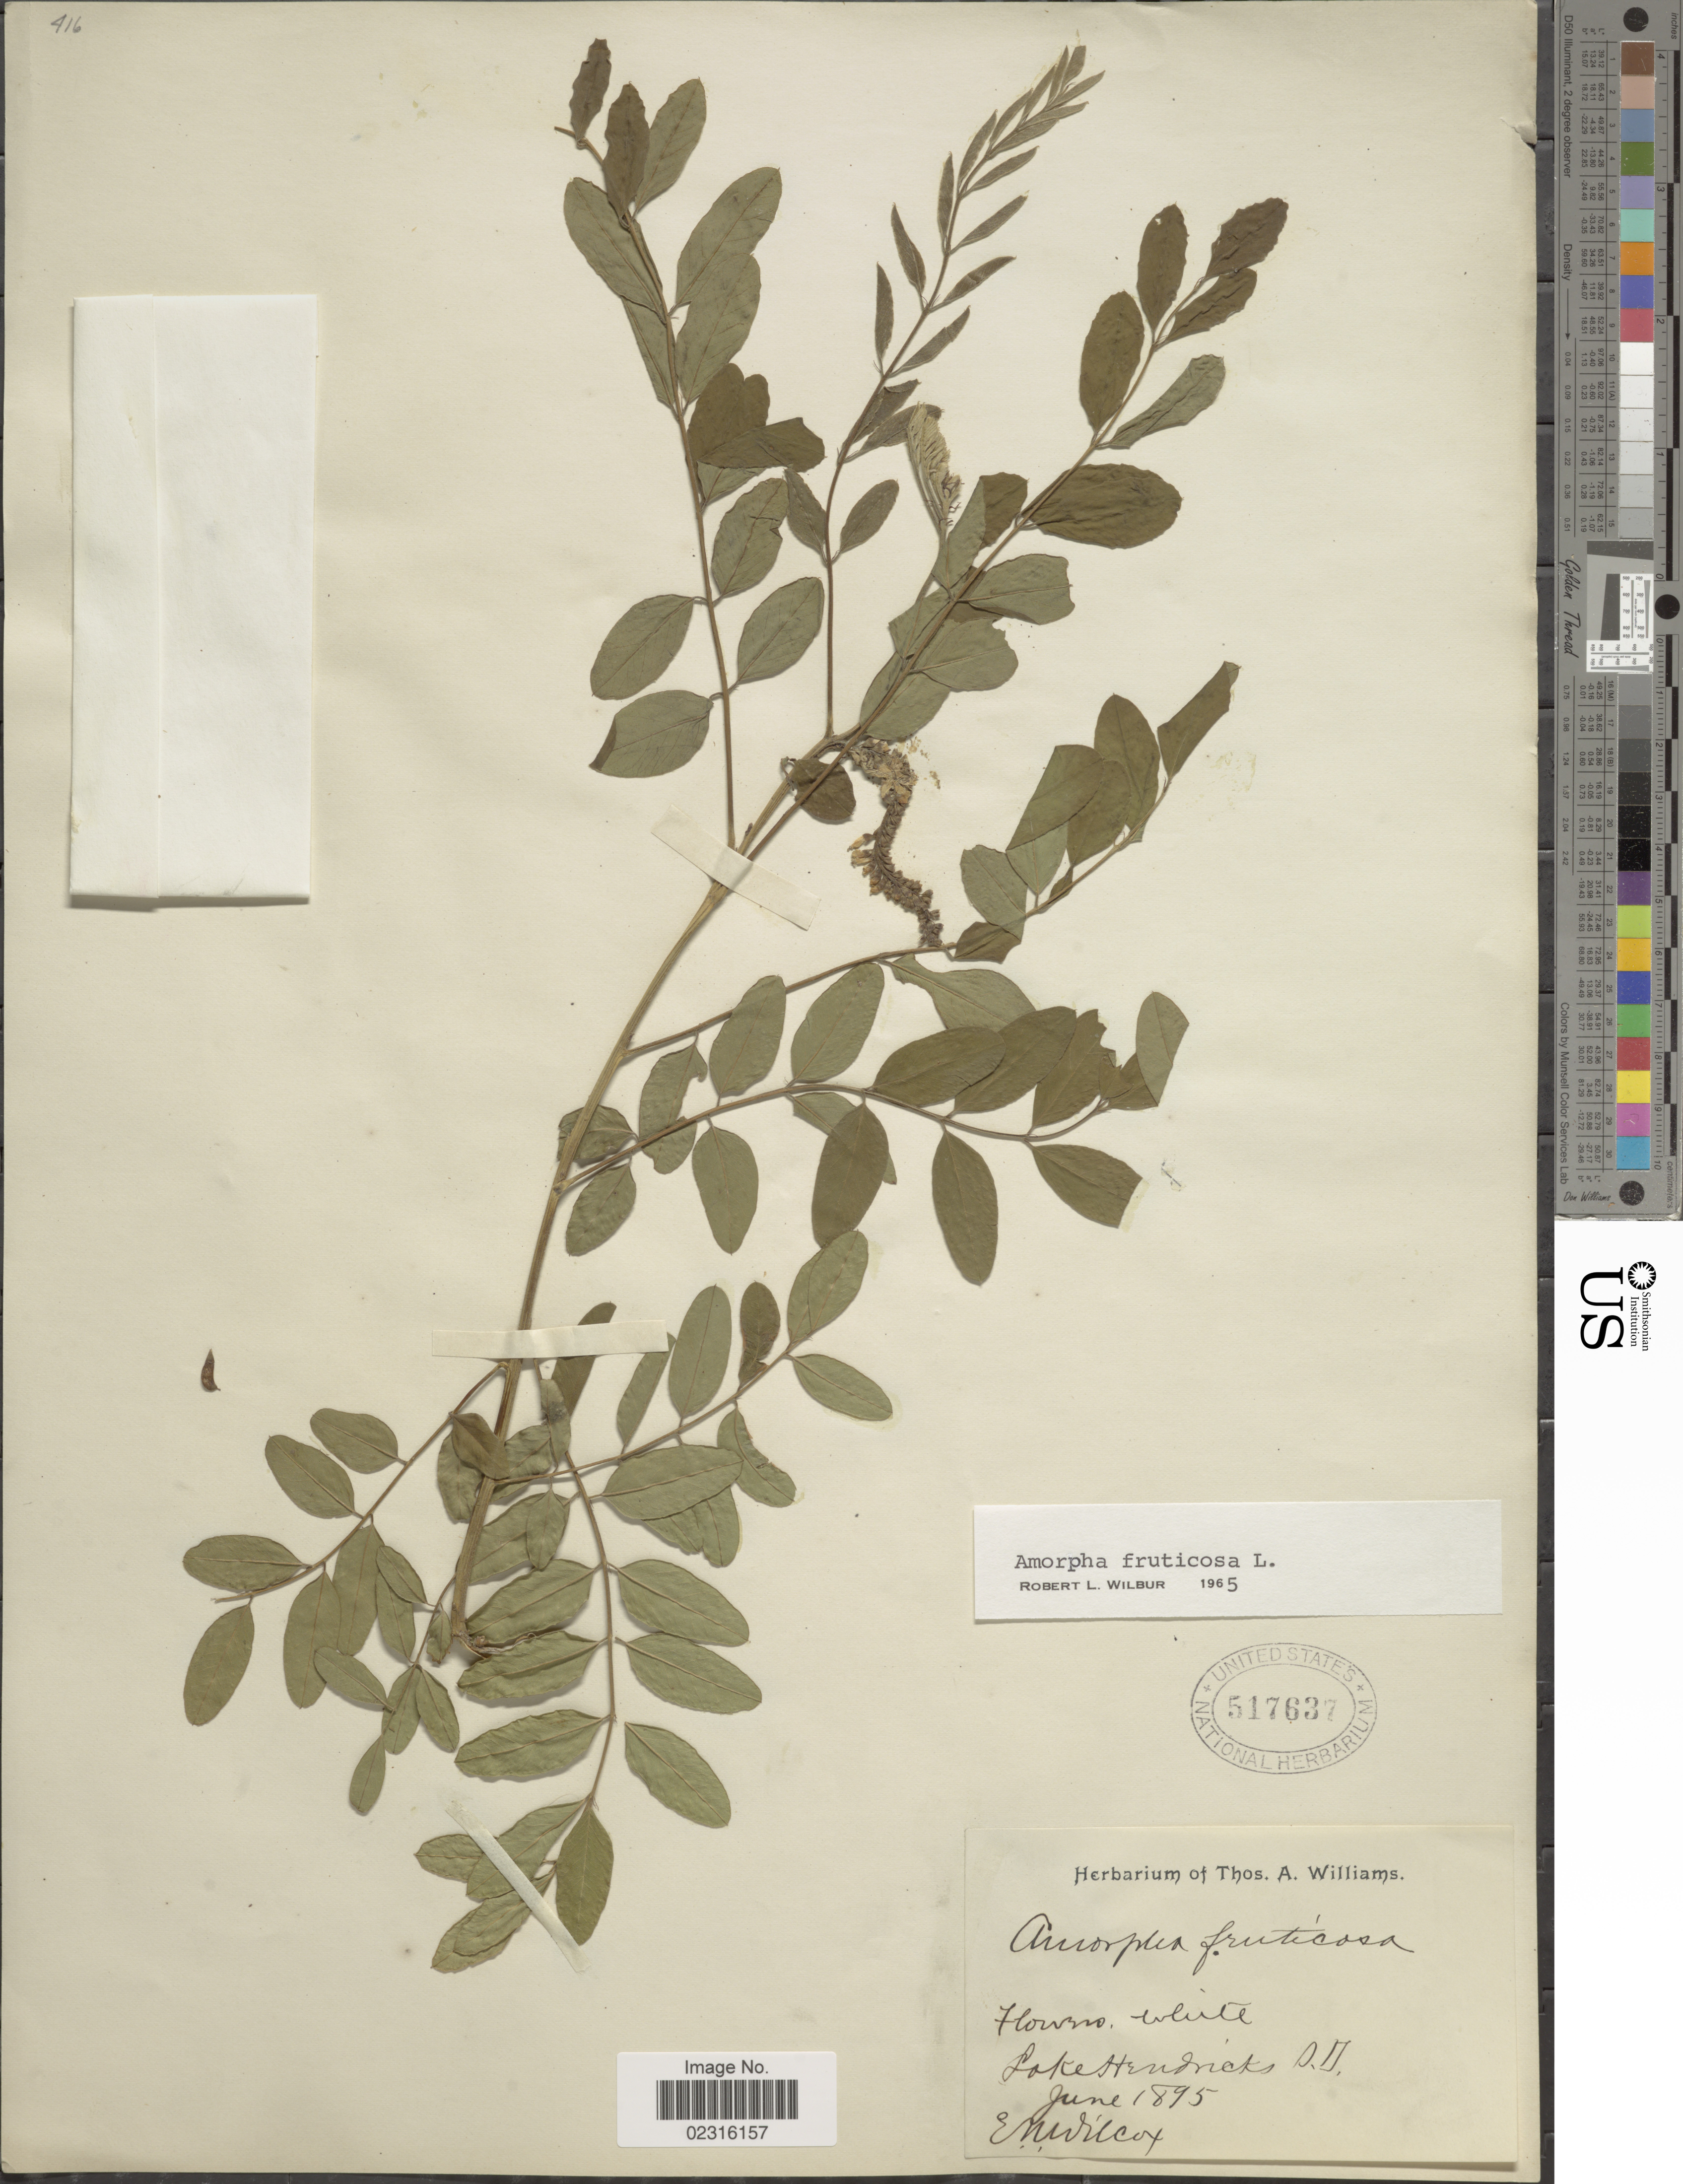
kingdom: Plantae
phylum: Tracheophyta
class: Magnoliopsida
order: Fabales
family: Fabaceae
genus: Amorpha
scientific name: Amorpha fruticosa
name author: L.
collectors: E. Wilcox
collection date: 1895-06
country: United States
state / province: South Dakota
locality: Lake Hendricks, S. D.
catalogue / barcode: US 517637